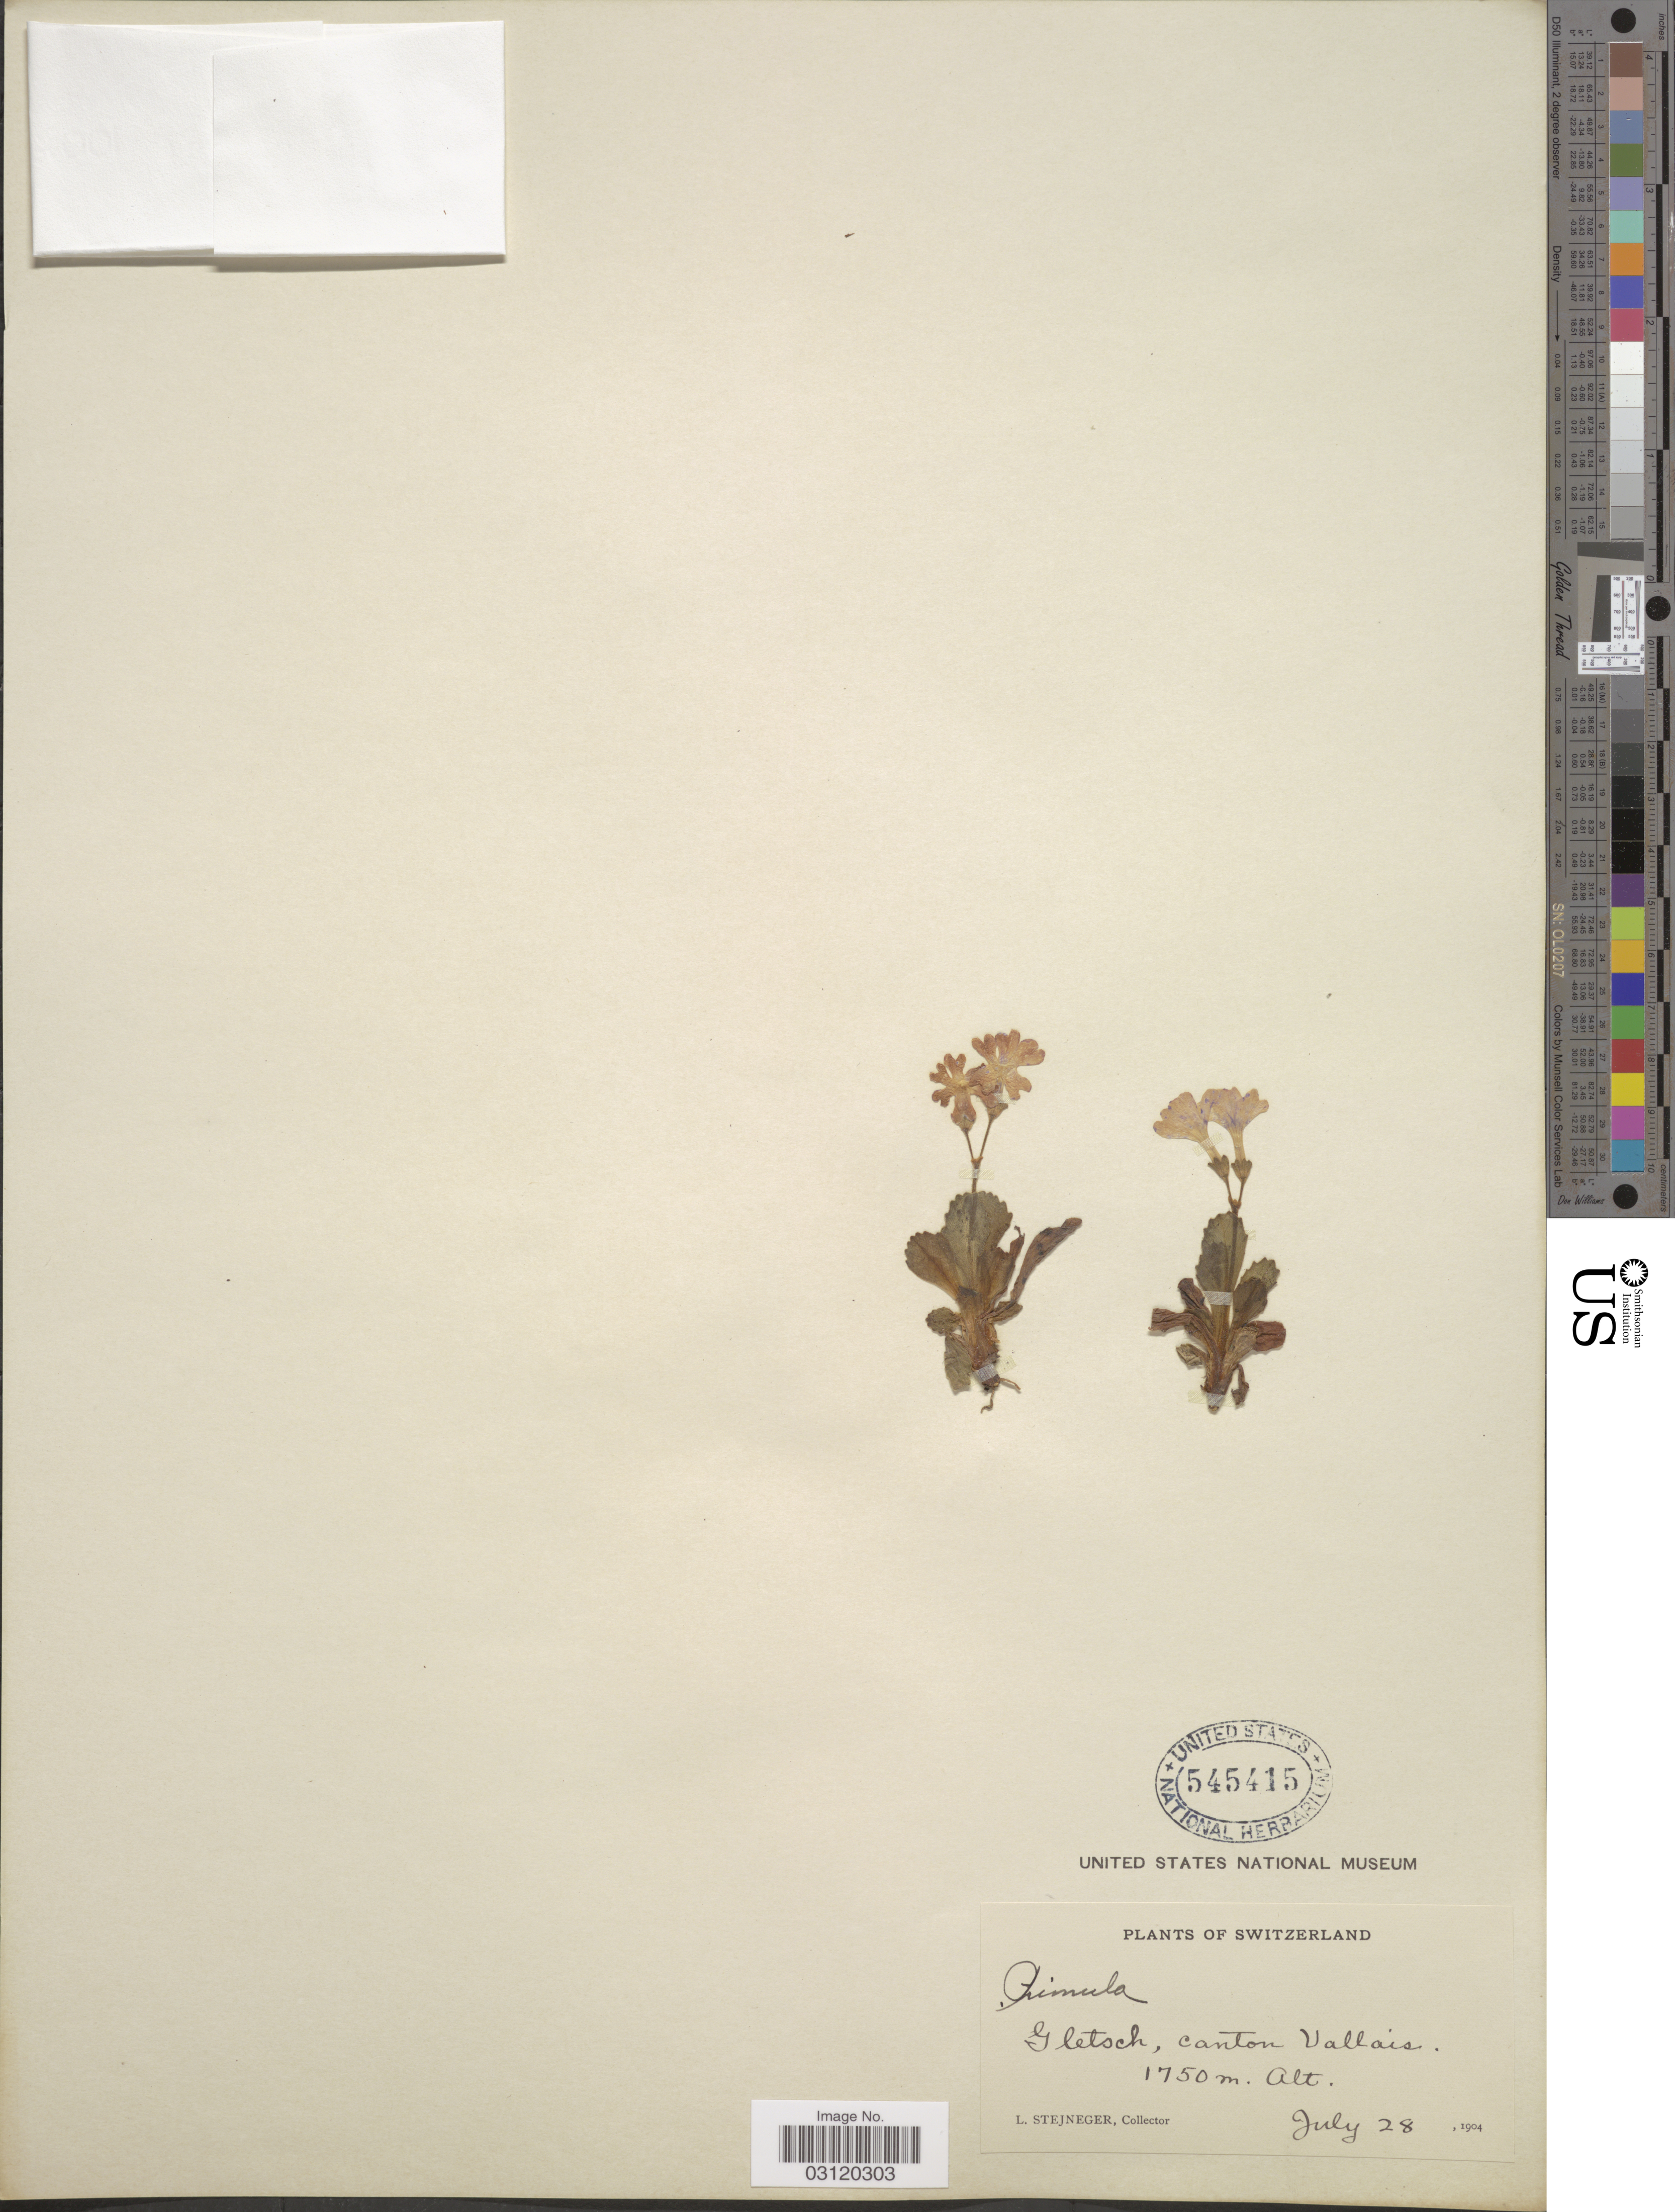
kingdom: Plantae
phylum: Tracheophyta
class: Magnoliopsida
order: Ericales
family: Primulaceae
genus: Primula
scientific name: Primula sp.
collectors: L. Stejneger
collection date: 1904-07-28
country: Switzerland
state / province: Valais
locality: Gletsch, canton Vallais.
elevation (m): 1750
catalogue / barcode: US 545415